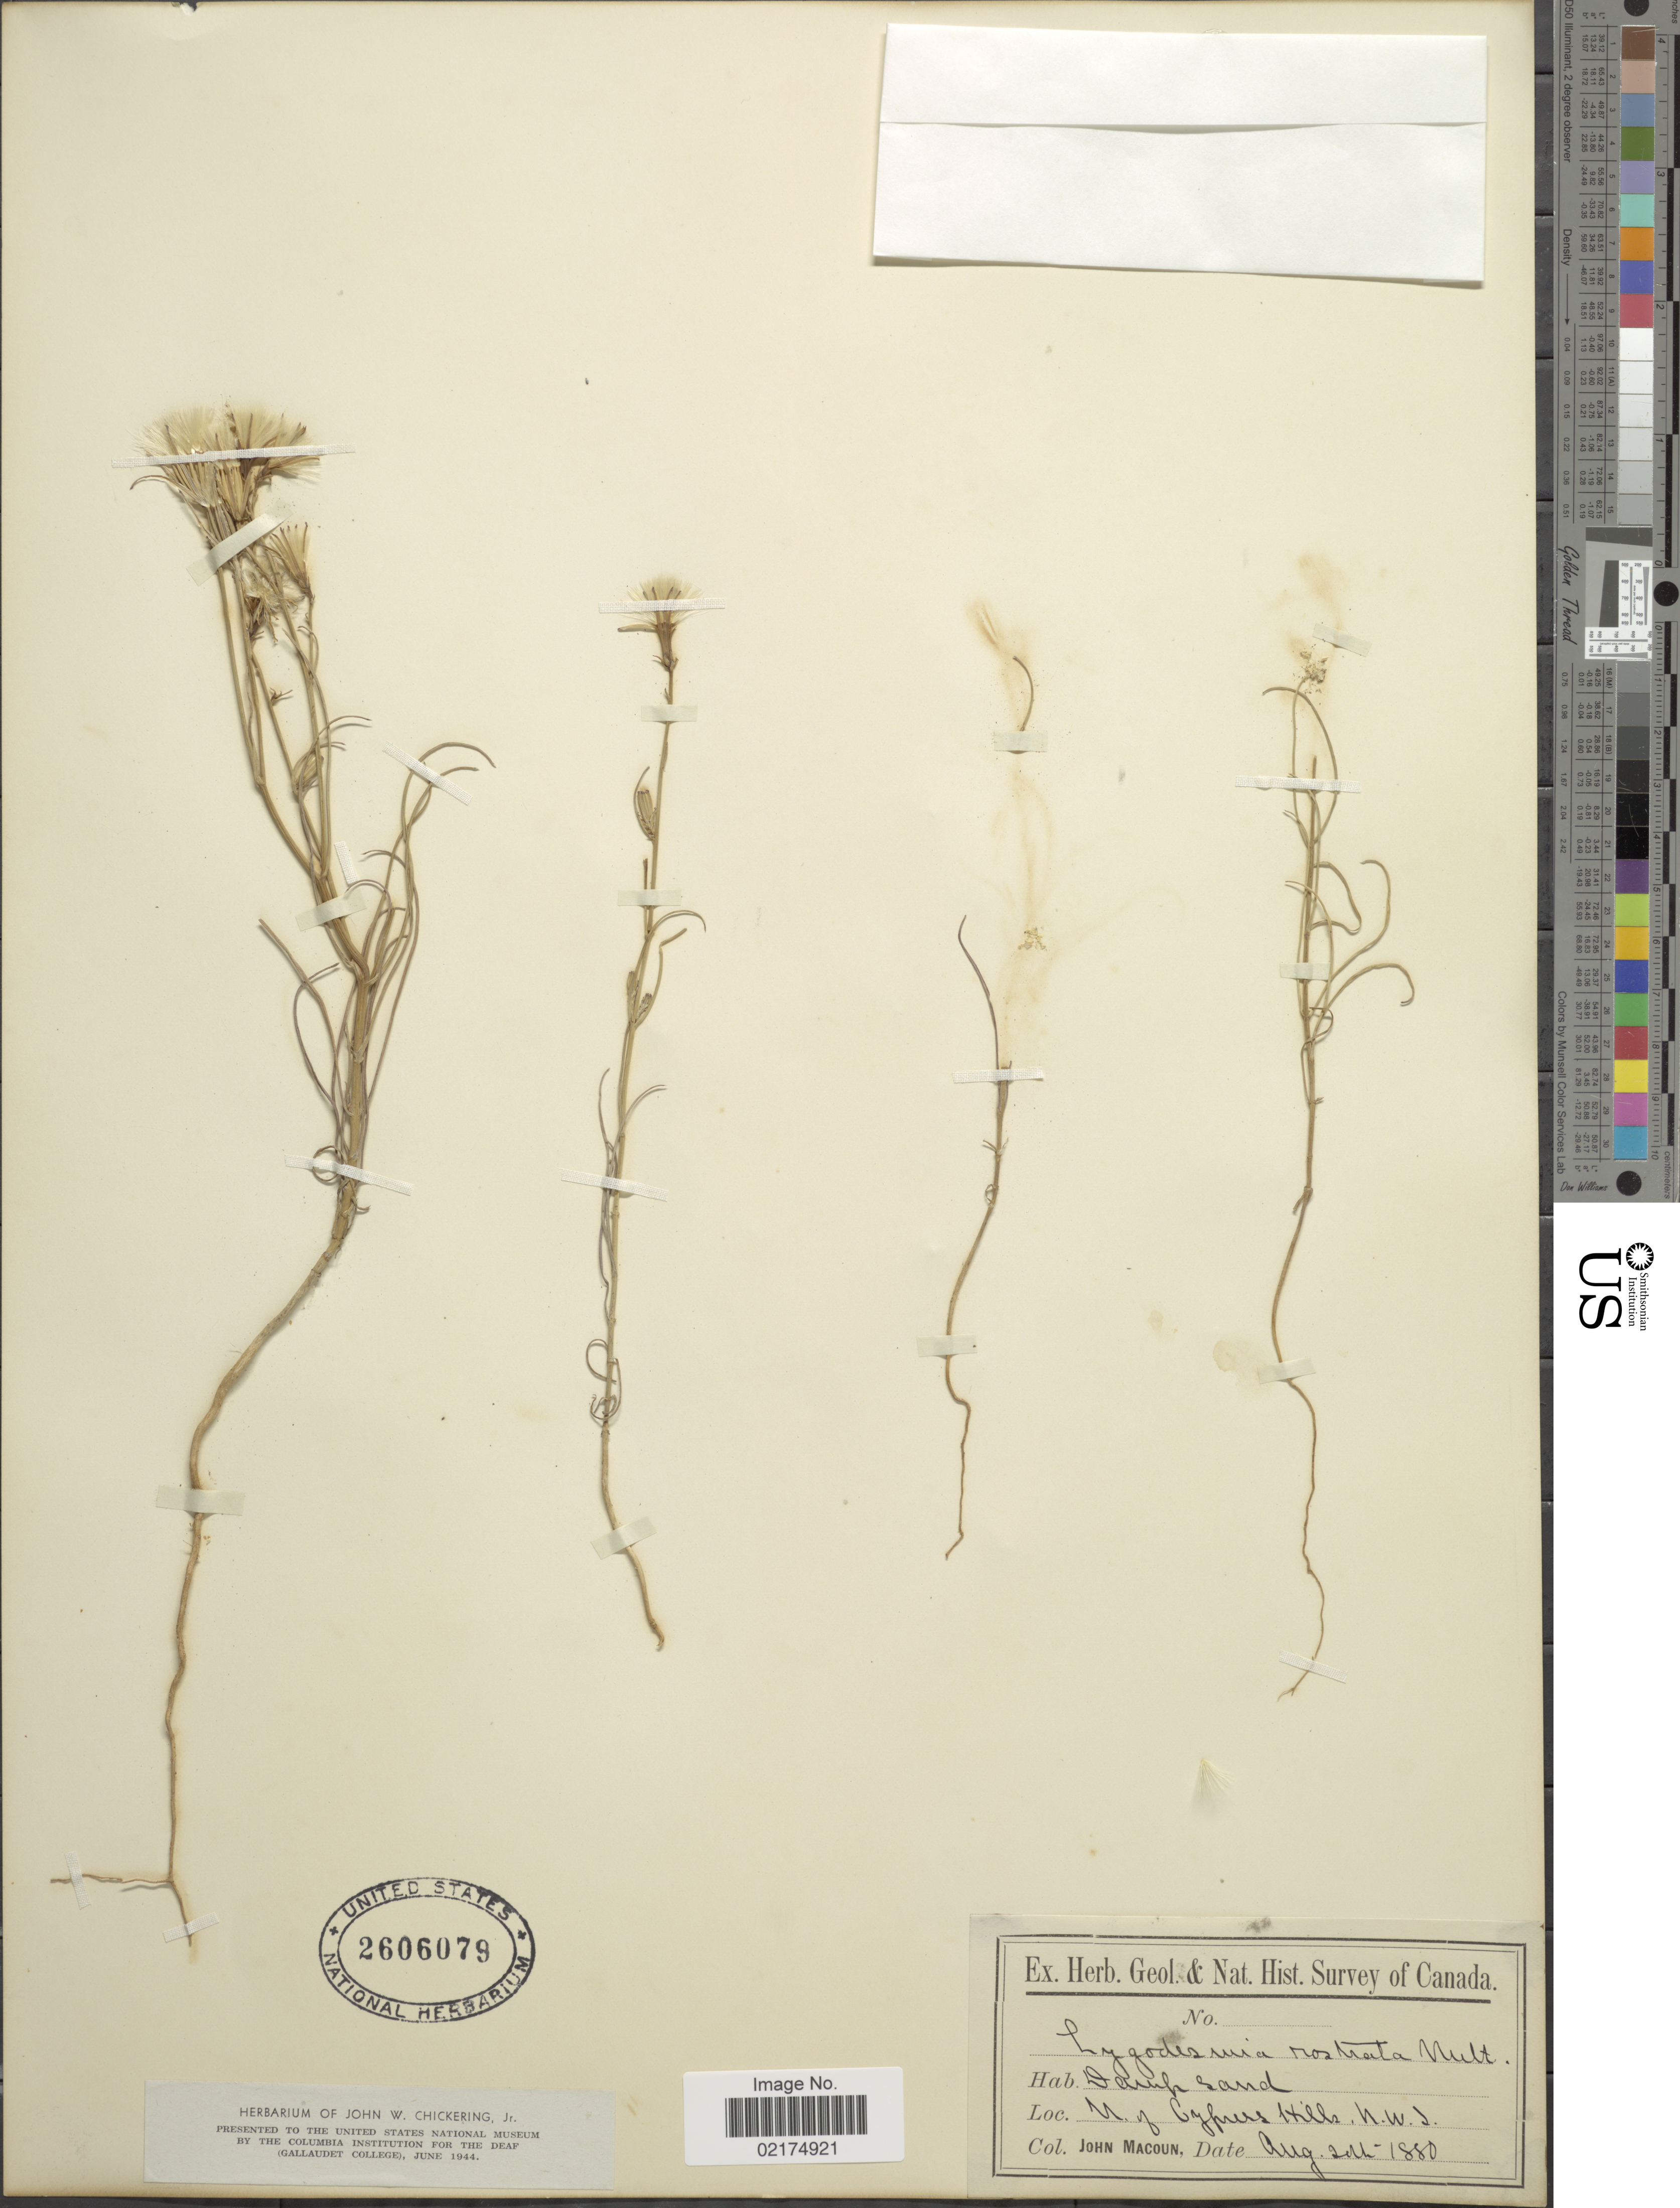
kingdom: Plantae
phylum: Tracheophyta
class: Magnoliopsida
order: Asterales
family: Asteraceae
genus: Shinnersoseris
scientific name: Shinnersoseris rostrata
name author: (A. Gray) Tomb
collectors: J. Macoun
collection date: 1880-08-02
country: Canada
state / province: Northwest Territories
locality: N of Cyprus Hills, N.W.T.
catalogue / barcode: US 2606079